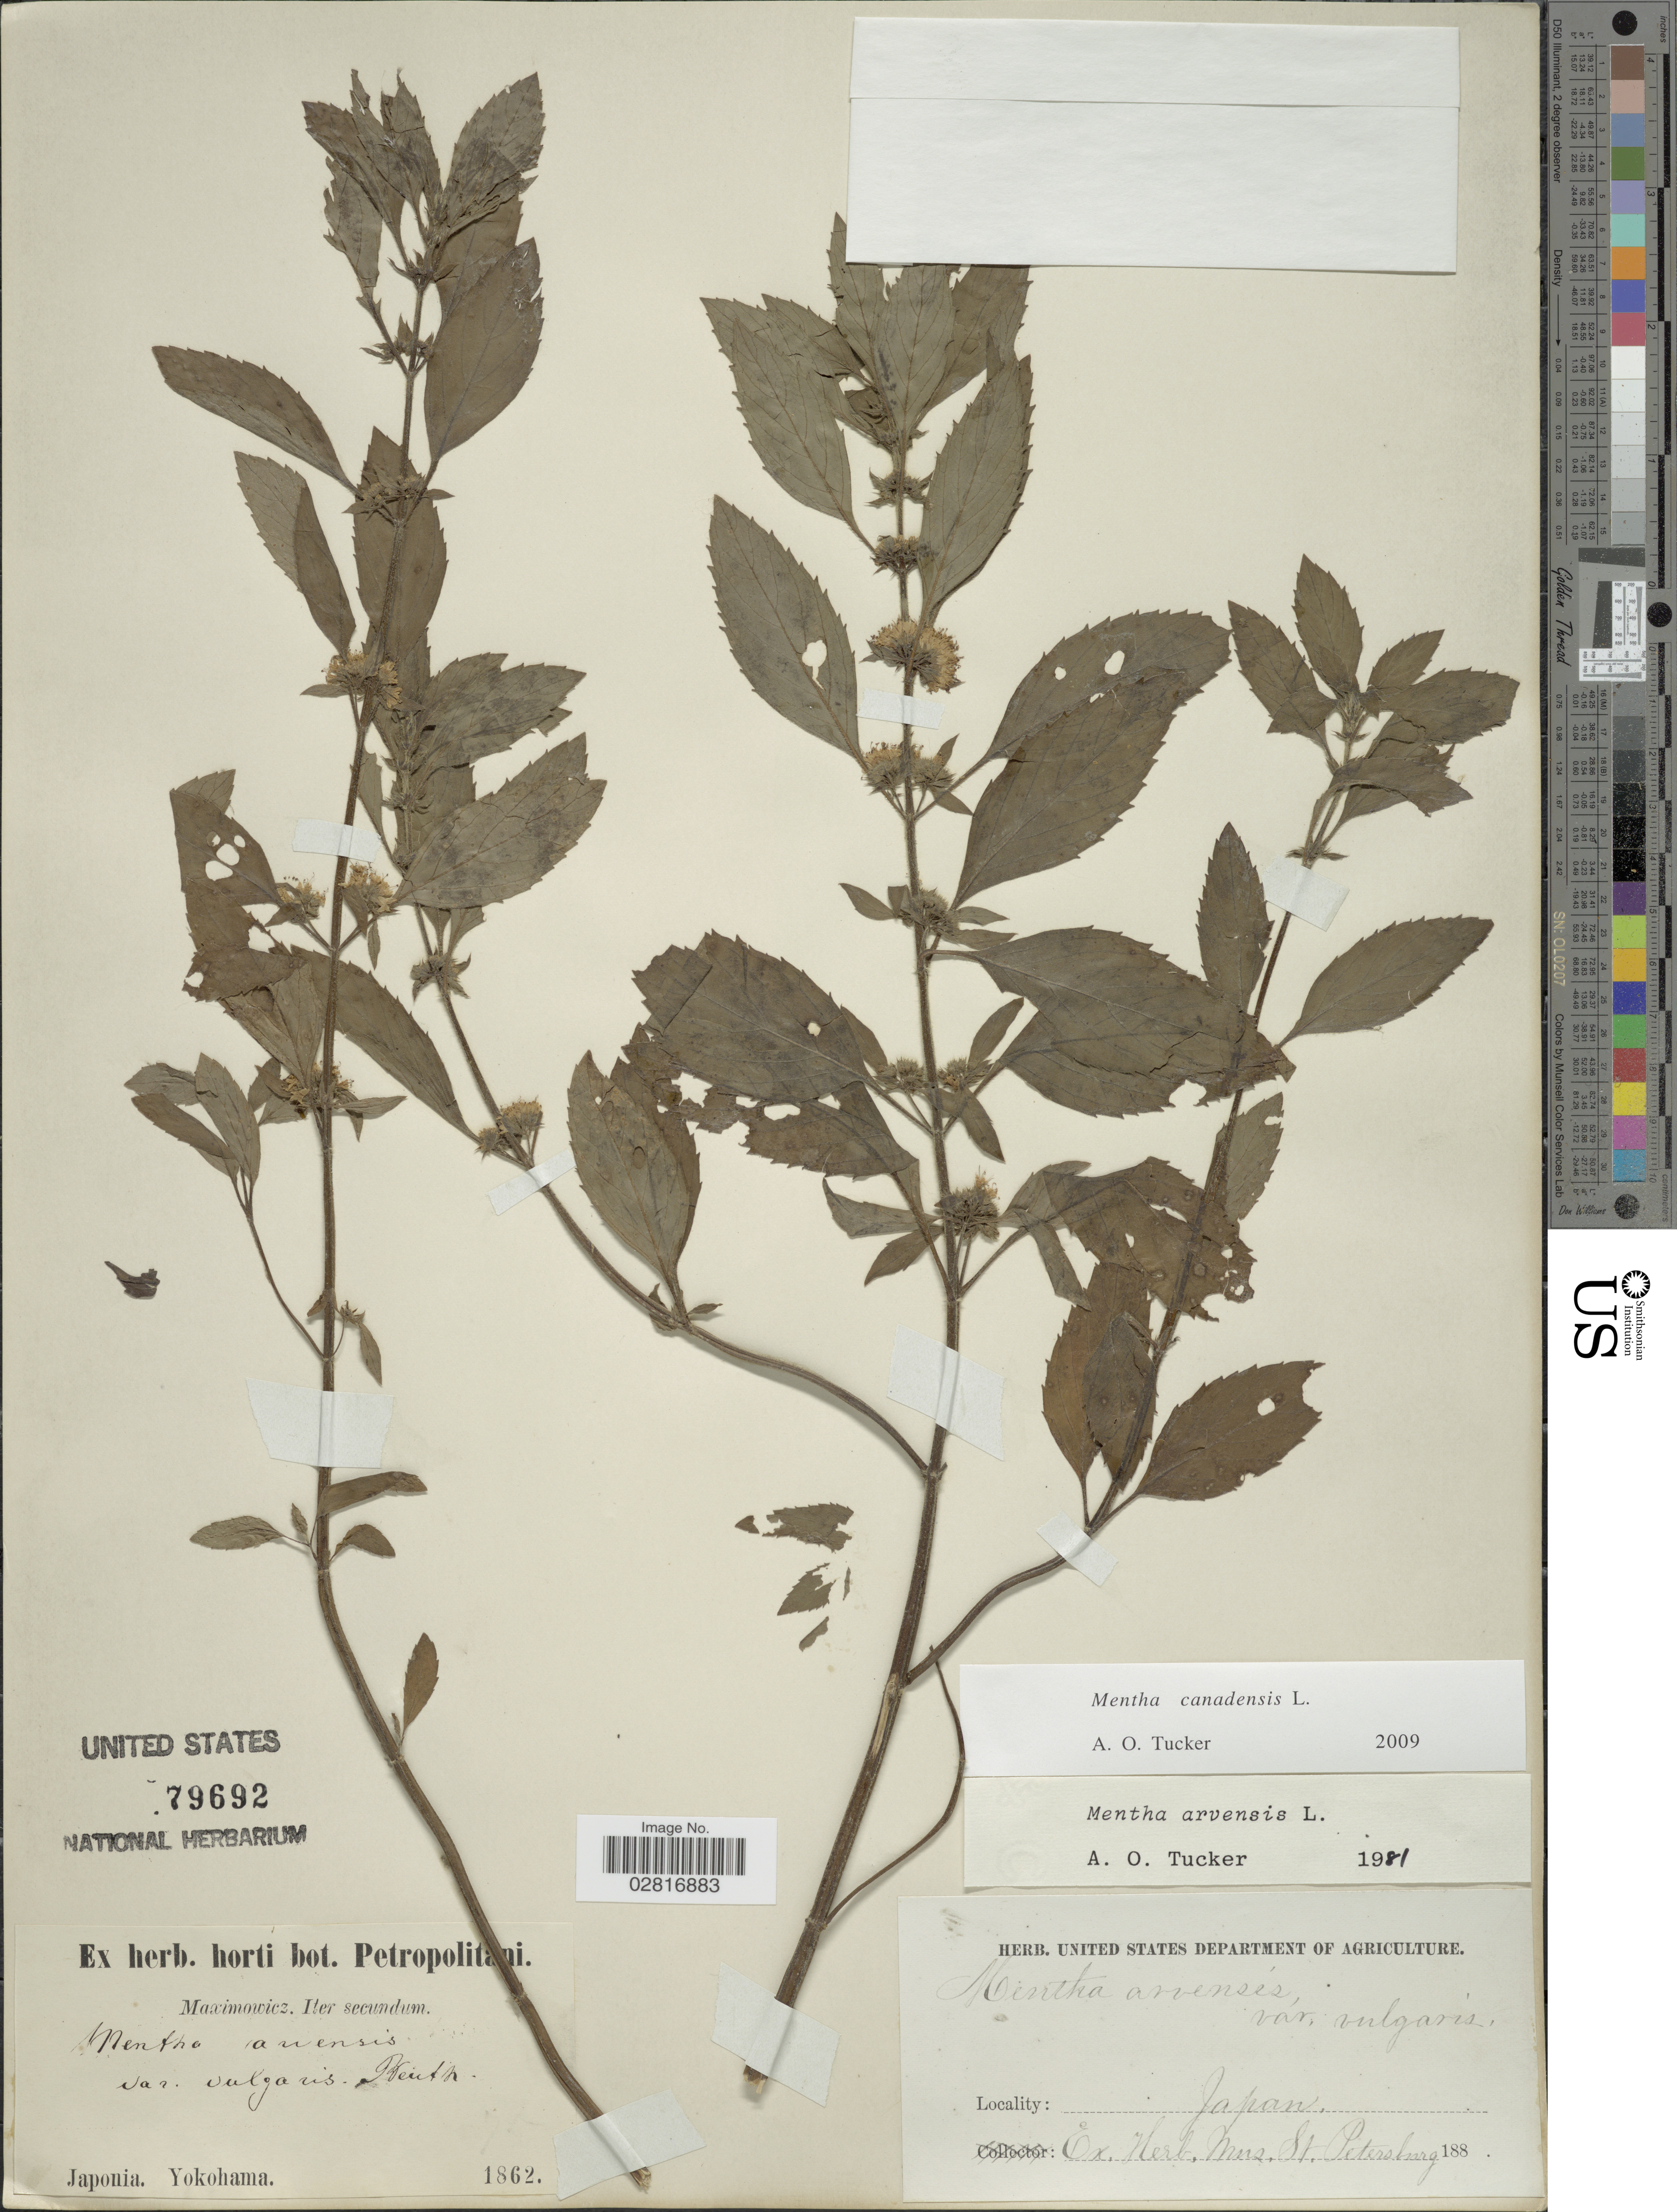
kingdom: Plantae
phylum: Tracheophyta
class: Magnoliopsida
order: Lamiales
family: Lamiaceae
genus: Mentha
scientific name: Mentha canadensis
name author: L.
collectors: -. Maximowicz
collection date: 1862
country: Japan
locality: Japonia, Yokohama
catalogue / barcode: US 79692